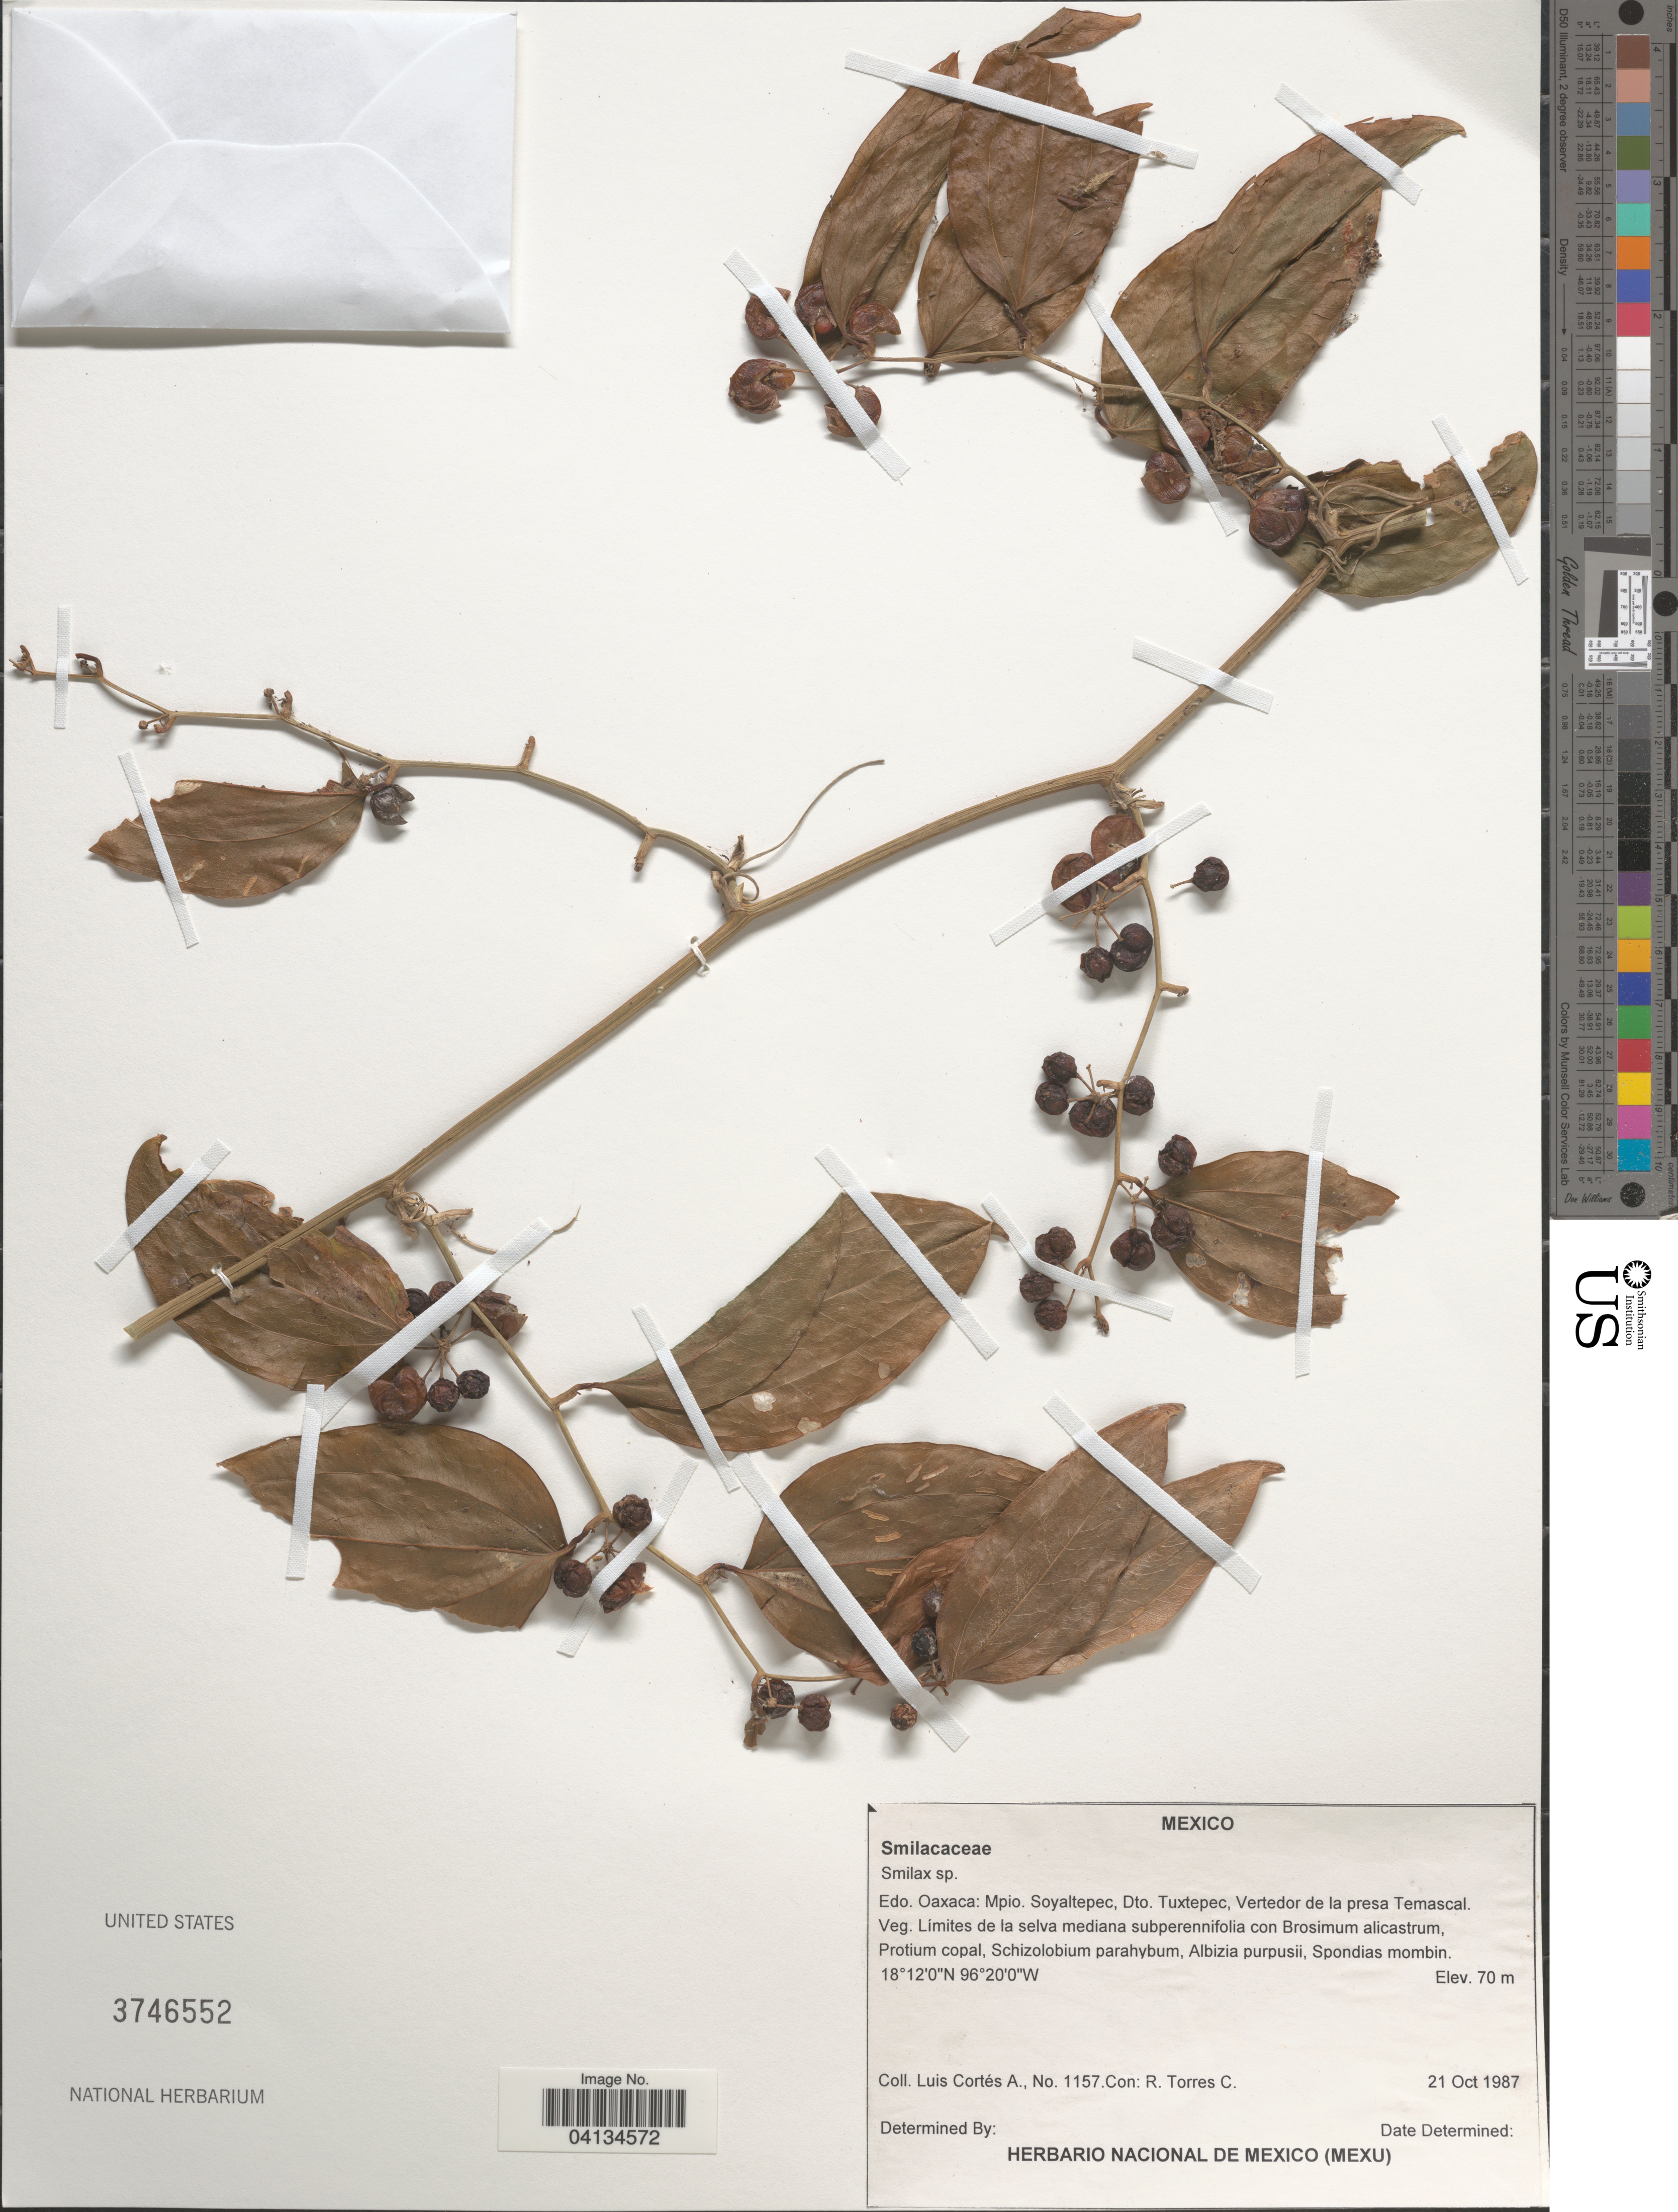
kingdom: Plantae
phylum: Tracheophyta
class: Liliopsida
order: Liliales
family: Smilacaceae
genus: Smilax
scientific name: Smilax sp.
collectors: L. Cortes & R. Torres C.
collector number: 1157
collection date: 1987-10-21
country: Mexico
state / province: Oaxaca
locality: Mpio. Soyaltepec, Dto. Tuxtepec, Vertedor de la presa Temascal.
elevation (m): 70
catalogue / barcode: US 3746552